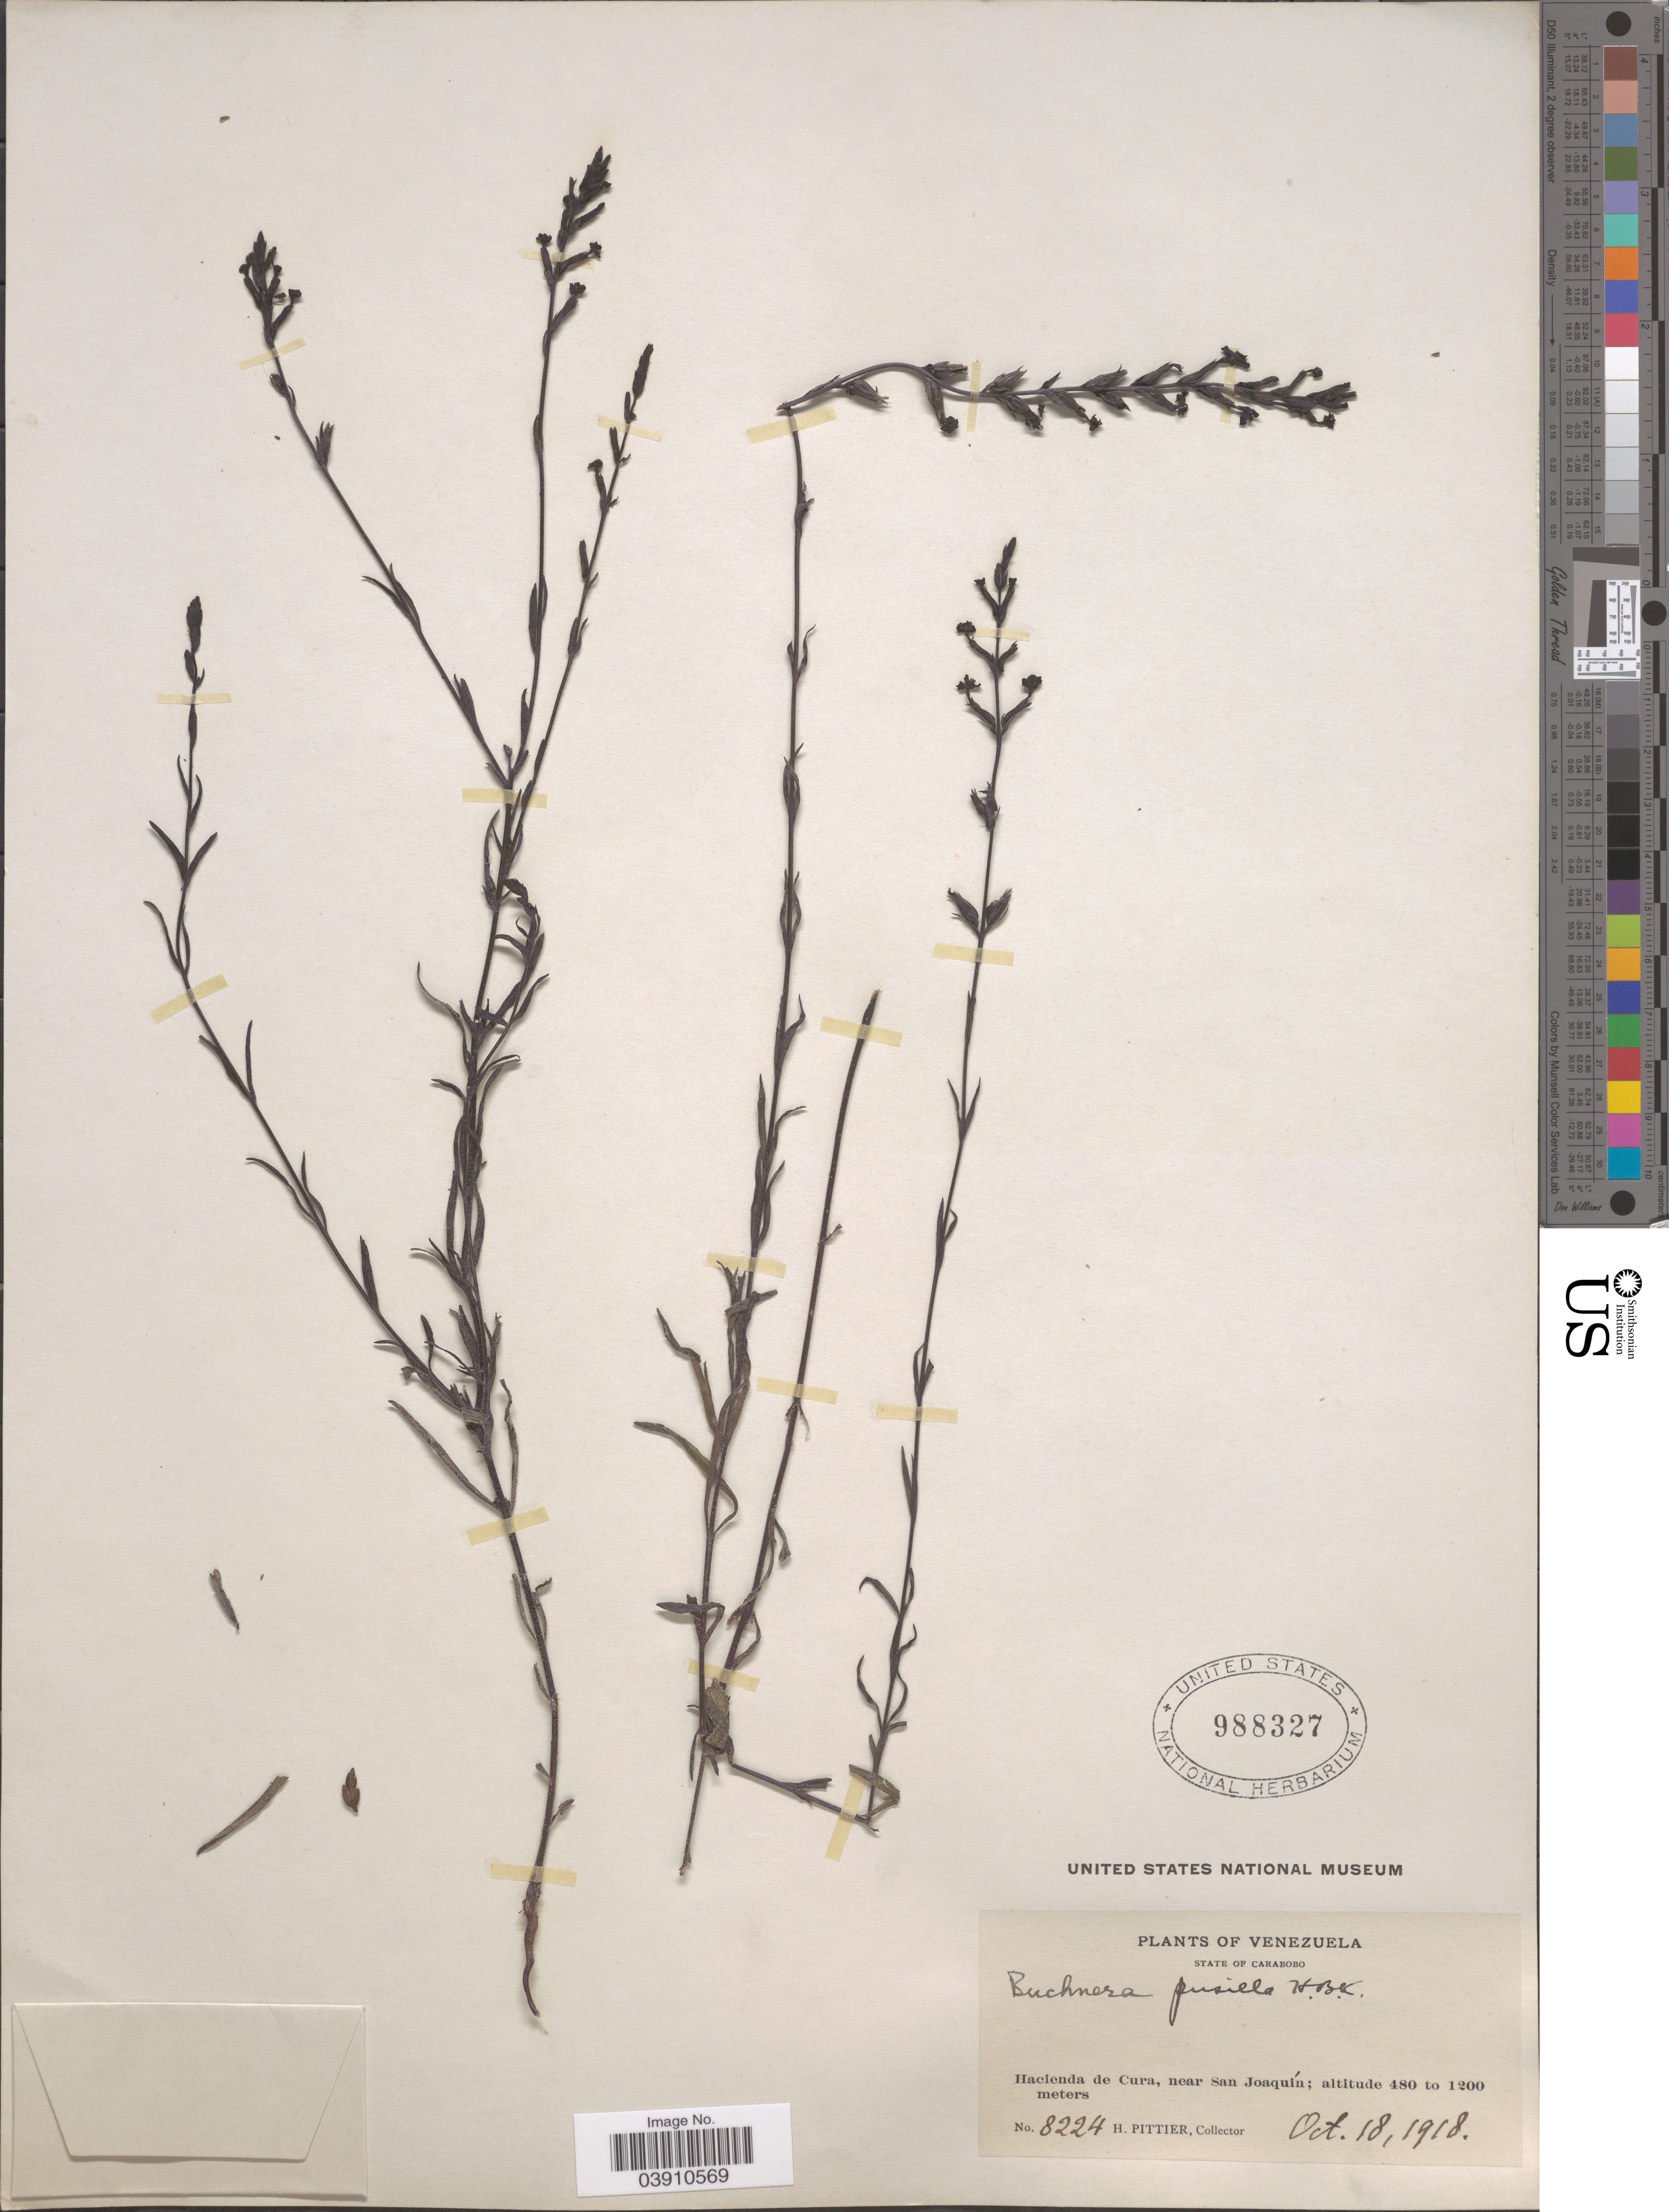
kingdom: Plantae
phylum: Tracheophyta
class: Magnoliopsida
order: Lamiales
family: Orobanchaceae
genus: Buchnera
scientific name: Buchnera pusilla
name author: Kunth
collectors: H. F. Pittier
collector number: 8224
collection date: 1918-10-18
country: Venezuela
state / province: Carabobo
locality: Hacienda de Cura, near San Joaquín.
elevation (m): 480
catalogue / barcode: US 988327